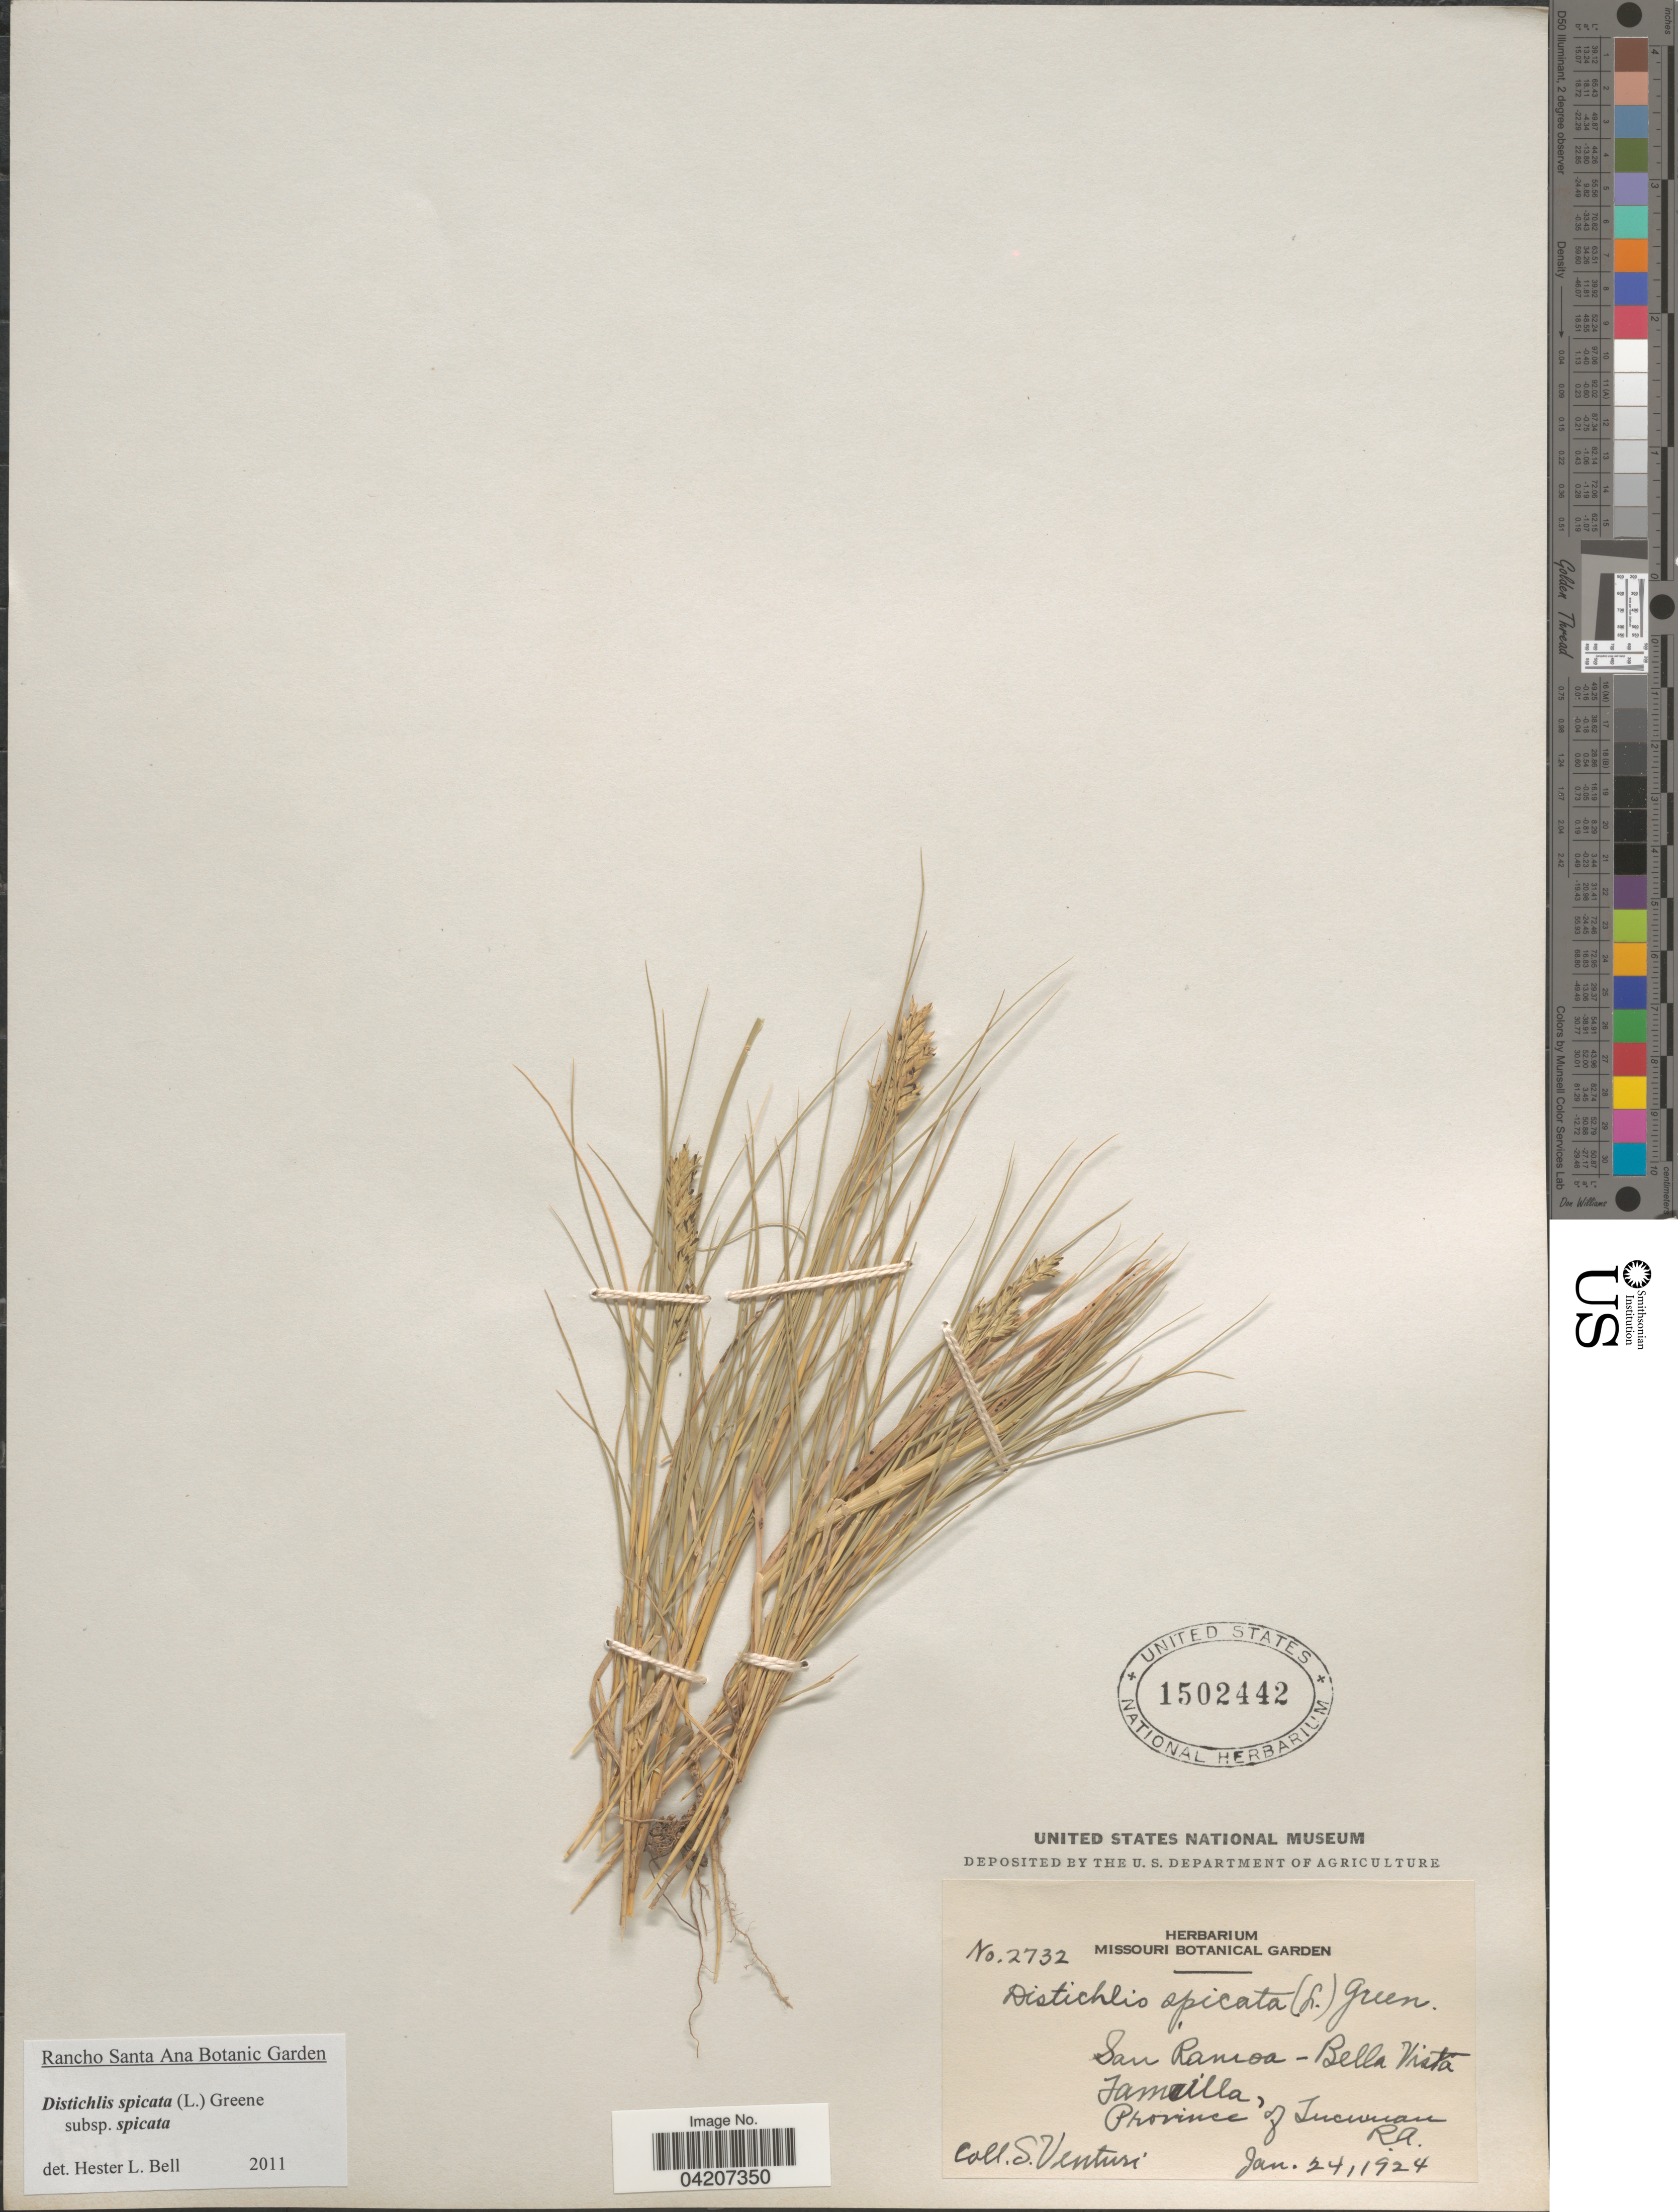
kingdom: Plantae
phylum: Tracheophyta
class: Liliopsida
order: Poales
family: Poaceae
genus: Distichlis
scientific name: Distichlis spicata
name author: (L.) Greene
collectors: S. Venturi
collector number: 2732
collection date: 1924-01-24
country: Argentina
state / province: Tucuman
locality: San Ramon - Bella Vista. Famailla.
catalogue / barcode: US 1502442